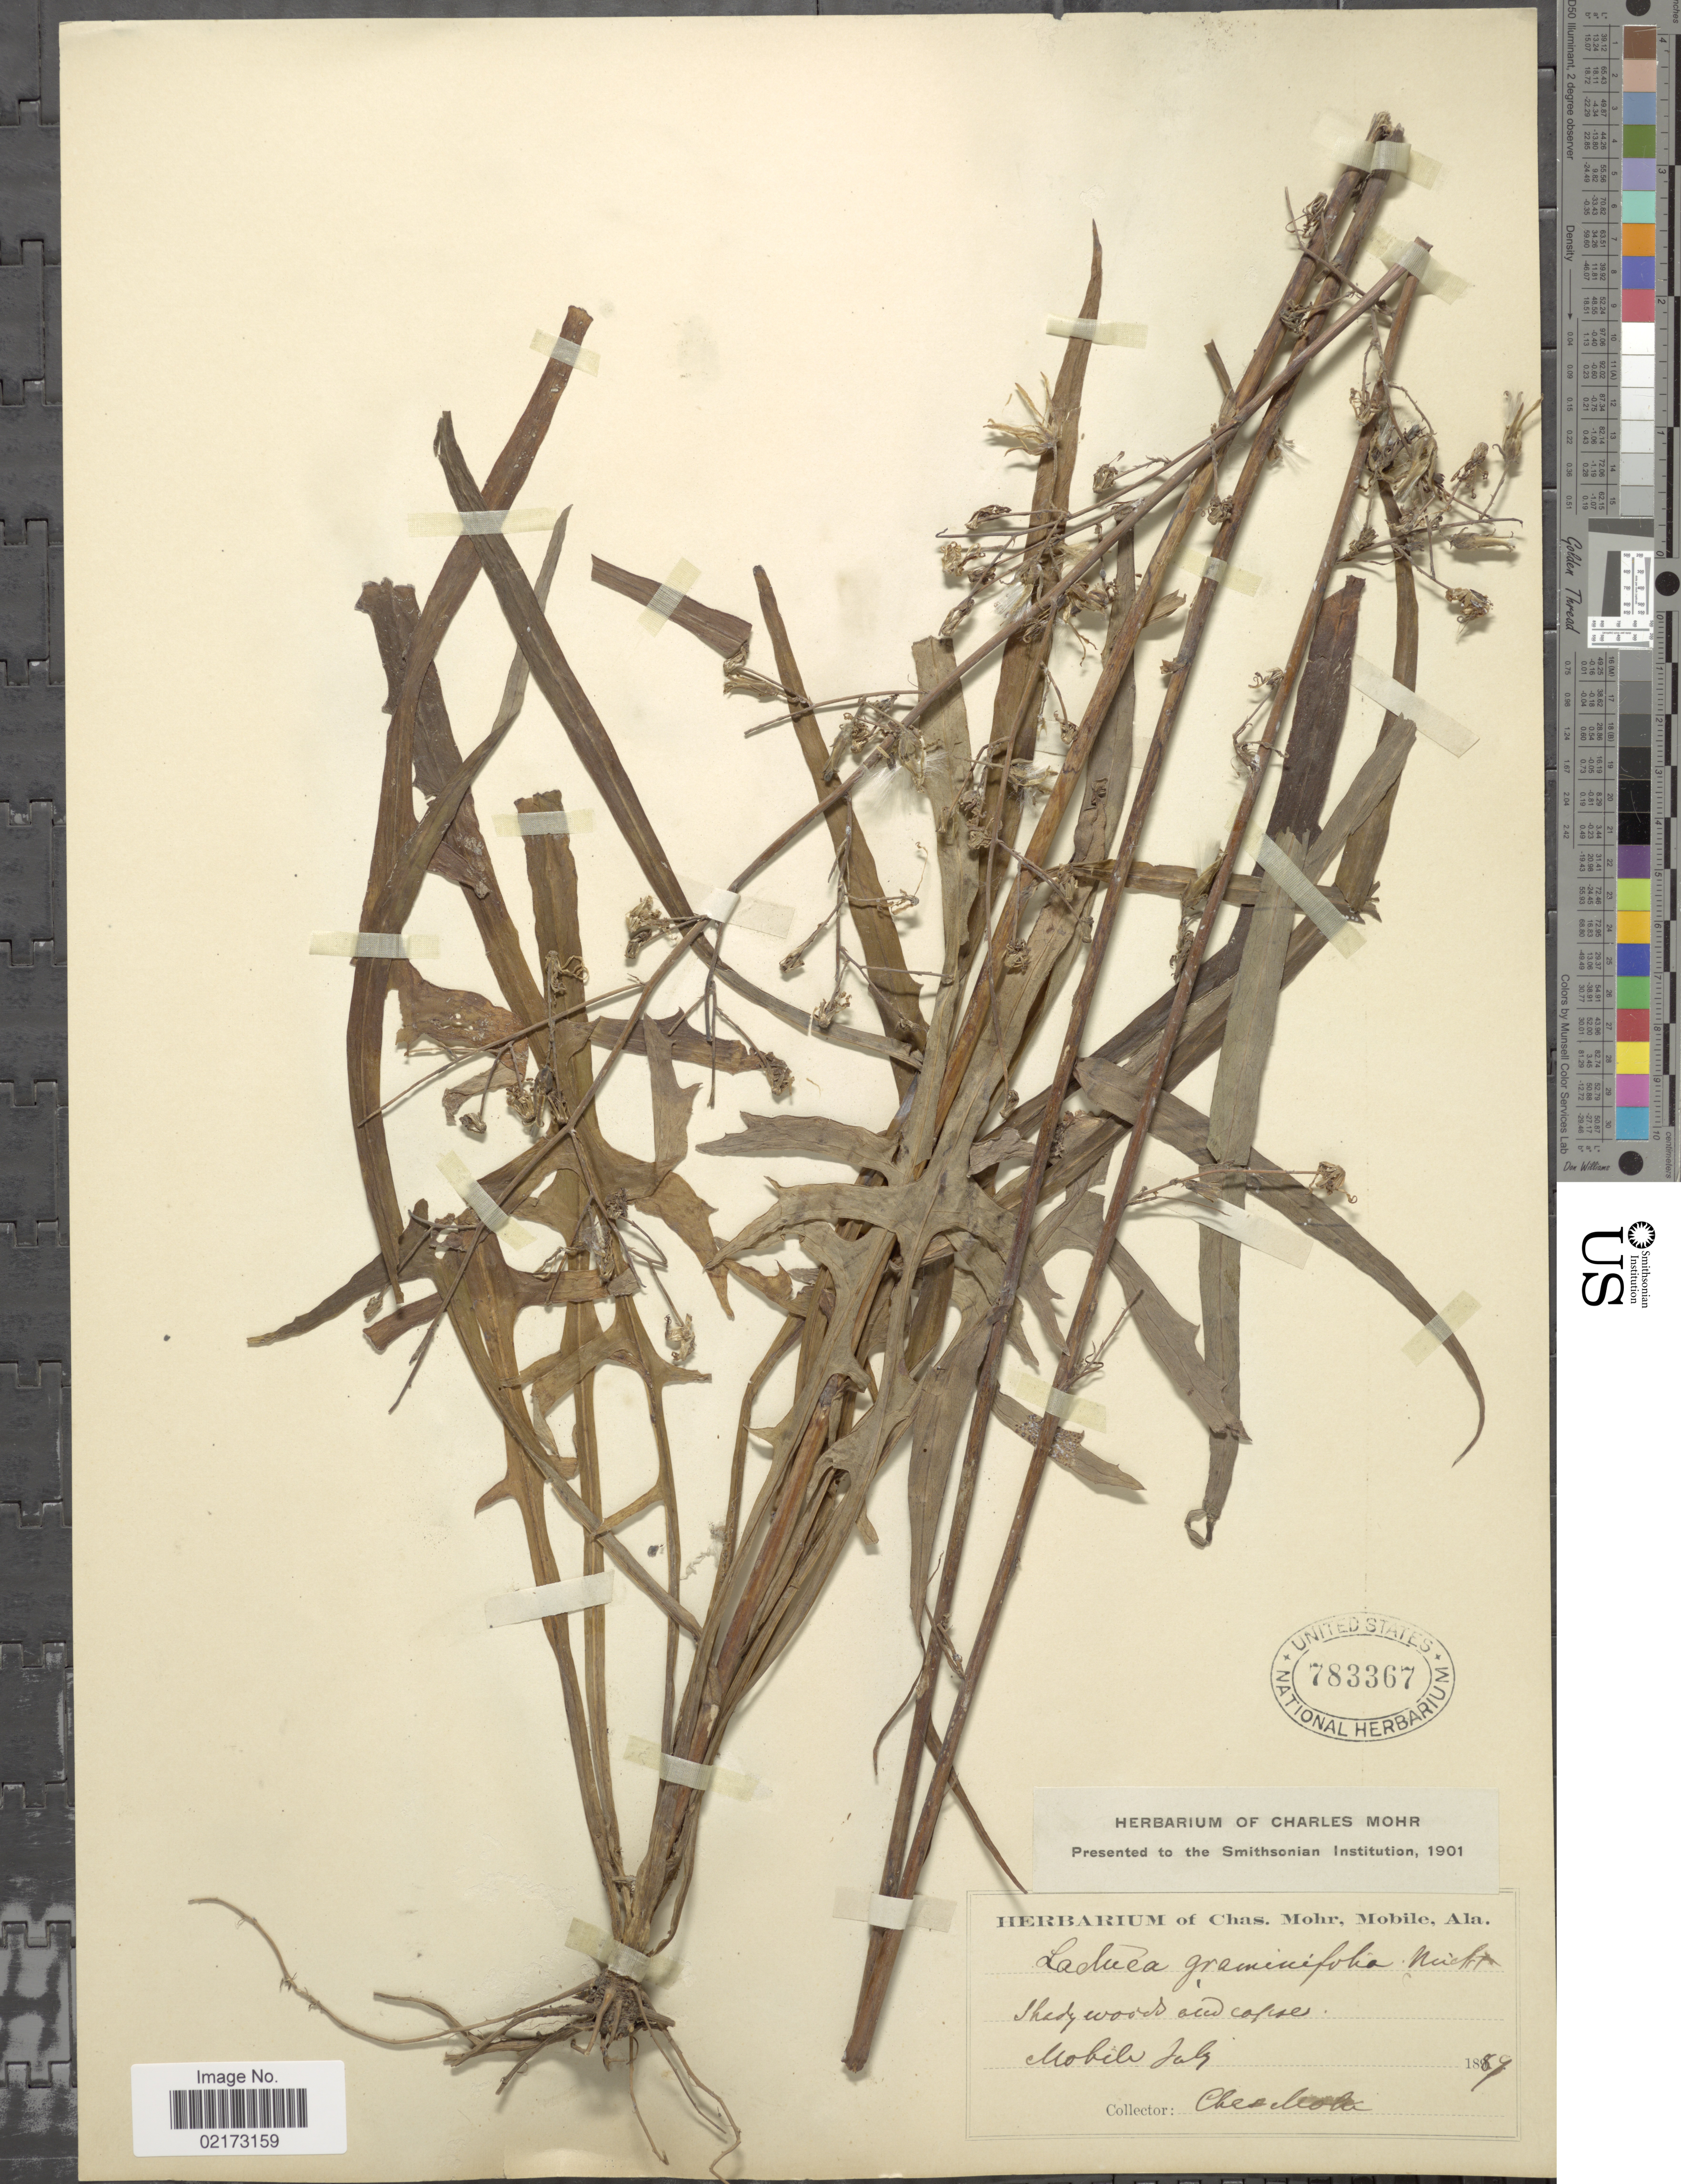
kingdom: Plantae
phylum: Tracheophyta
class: Magnoliopsida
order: Asterales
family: Asteraceae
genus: Lactuca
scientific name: Lactuca graminifolia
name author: Michx.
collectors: Mohr, C. T. (herbarium)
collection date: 1889-07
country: United States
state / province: Alabama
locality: Mobile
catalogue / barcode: US 783367